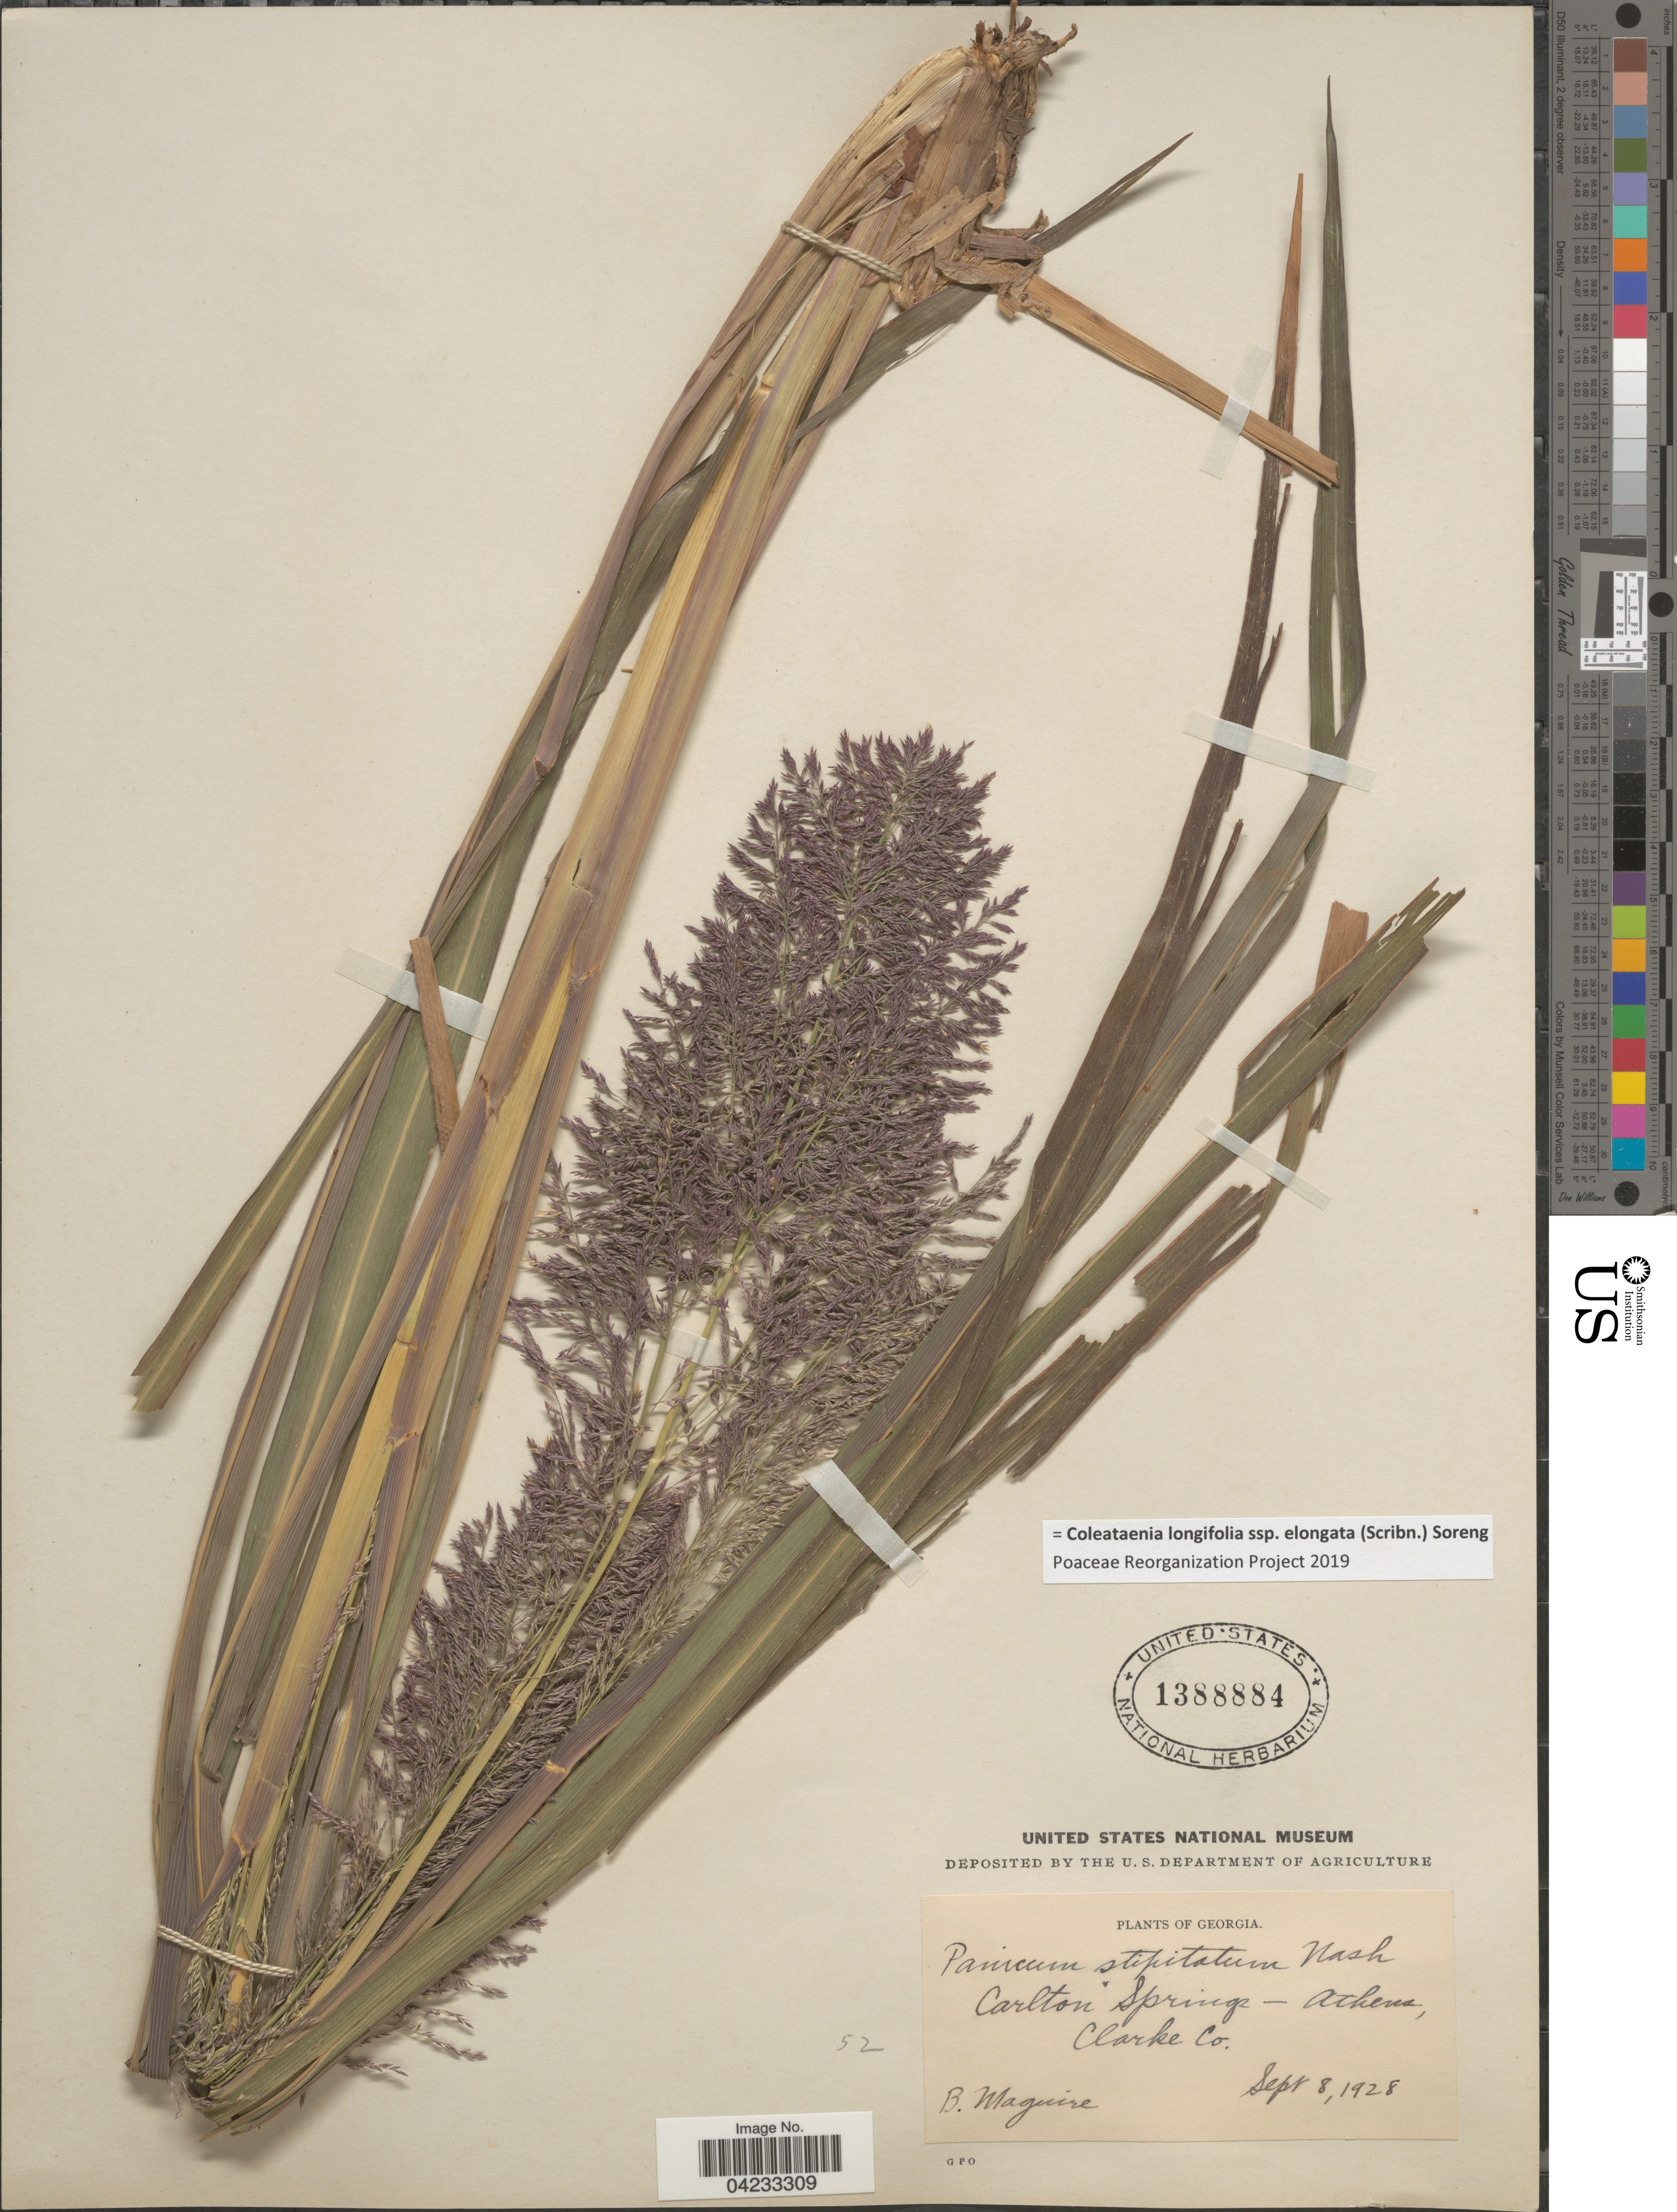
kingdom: Plantae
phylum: Tracheophyta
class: Liliopsida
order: Poales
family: Poaceae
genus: Coleataenia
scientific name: Coleataenia longifolia subsp. elongata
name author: (Scribn.) Soreng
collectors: B. Maguire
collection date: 1928-09-08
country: United States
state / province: Georgia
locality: Carlton Springs-Athens, Clarke Co.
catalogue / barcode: US 1388884